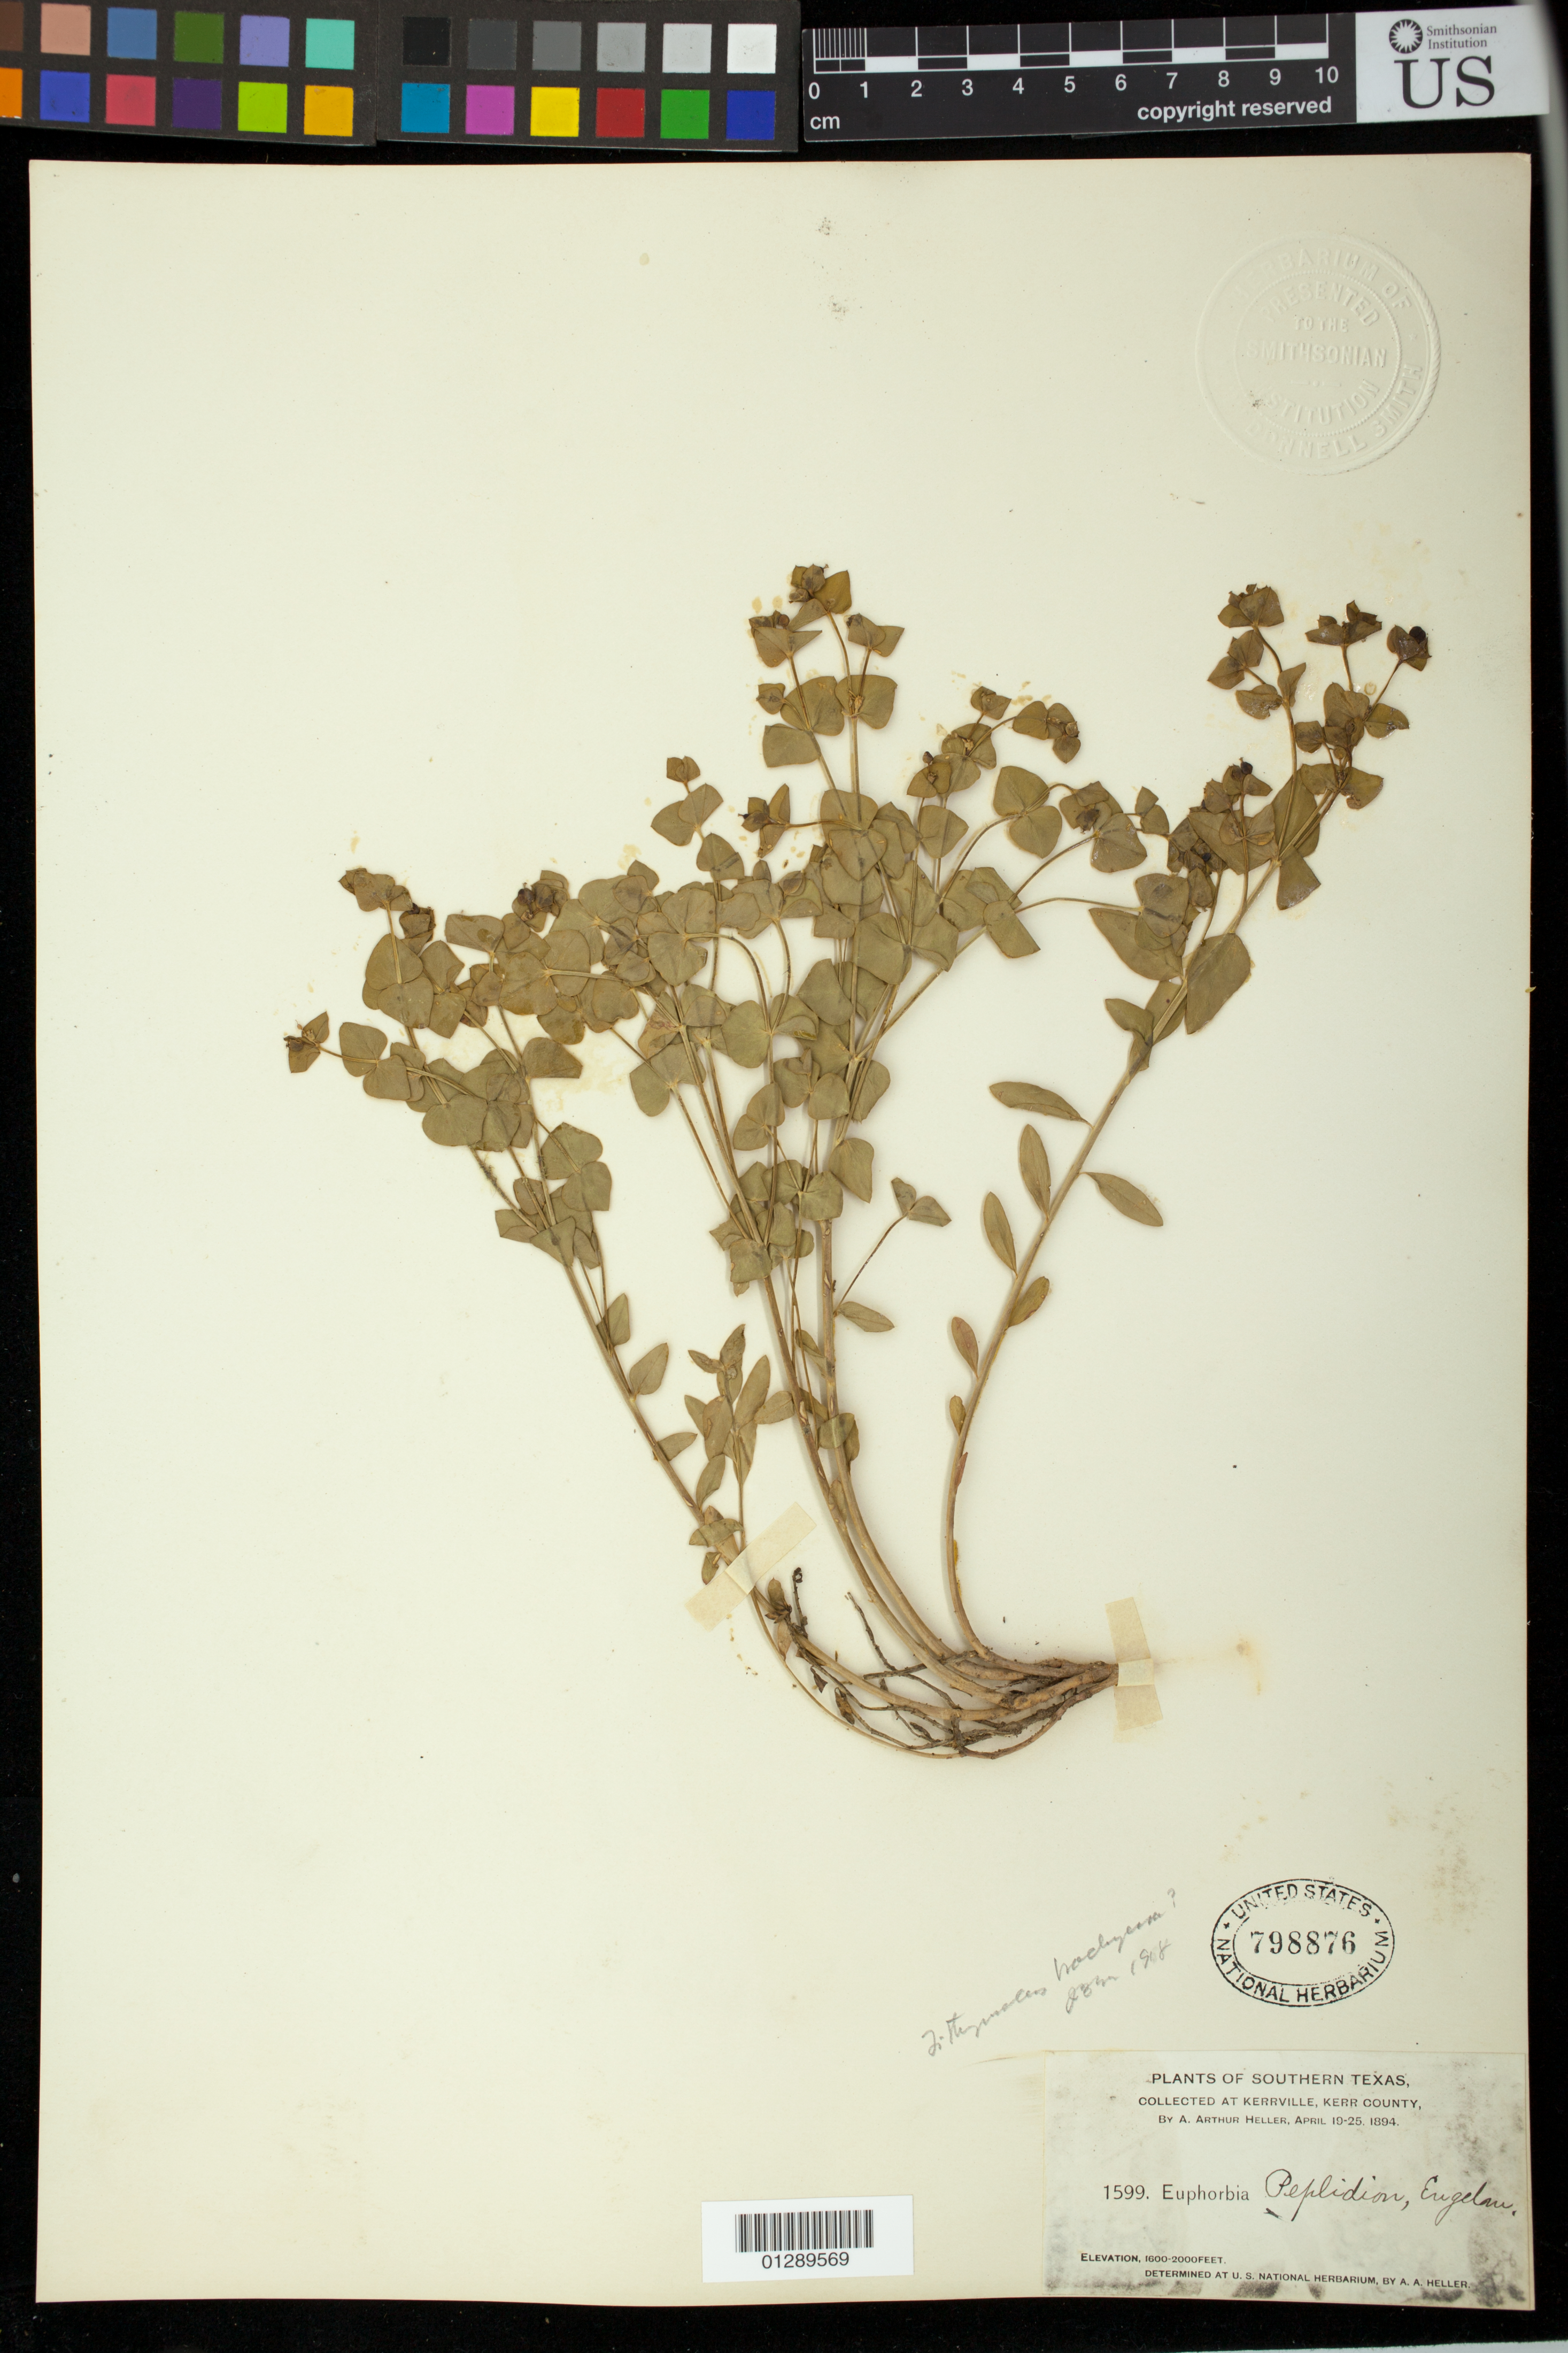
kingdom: Plantae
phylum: Tracheophyta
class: Magnoliopsida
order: Malpighiales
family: Euphorbiaceae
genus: Euphorbia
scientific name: Euphorbia brachycera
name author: Engelm. in Emory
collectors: A. A. Heller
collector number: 1599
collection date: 1894-04-10/1894-04-25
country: United States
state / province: Texas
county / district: Kerr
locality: Kerrville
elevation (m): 488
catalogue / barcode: US 798876